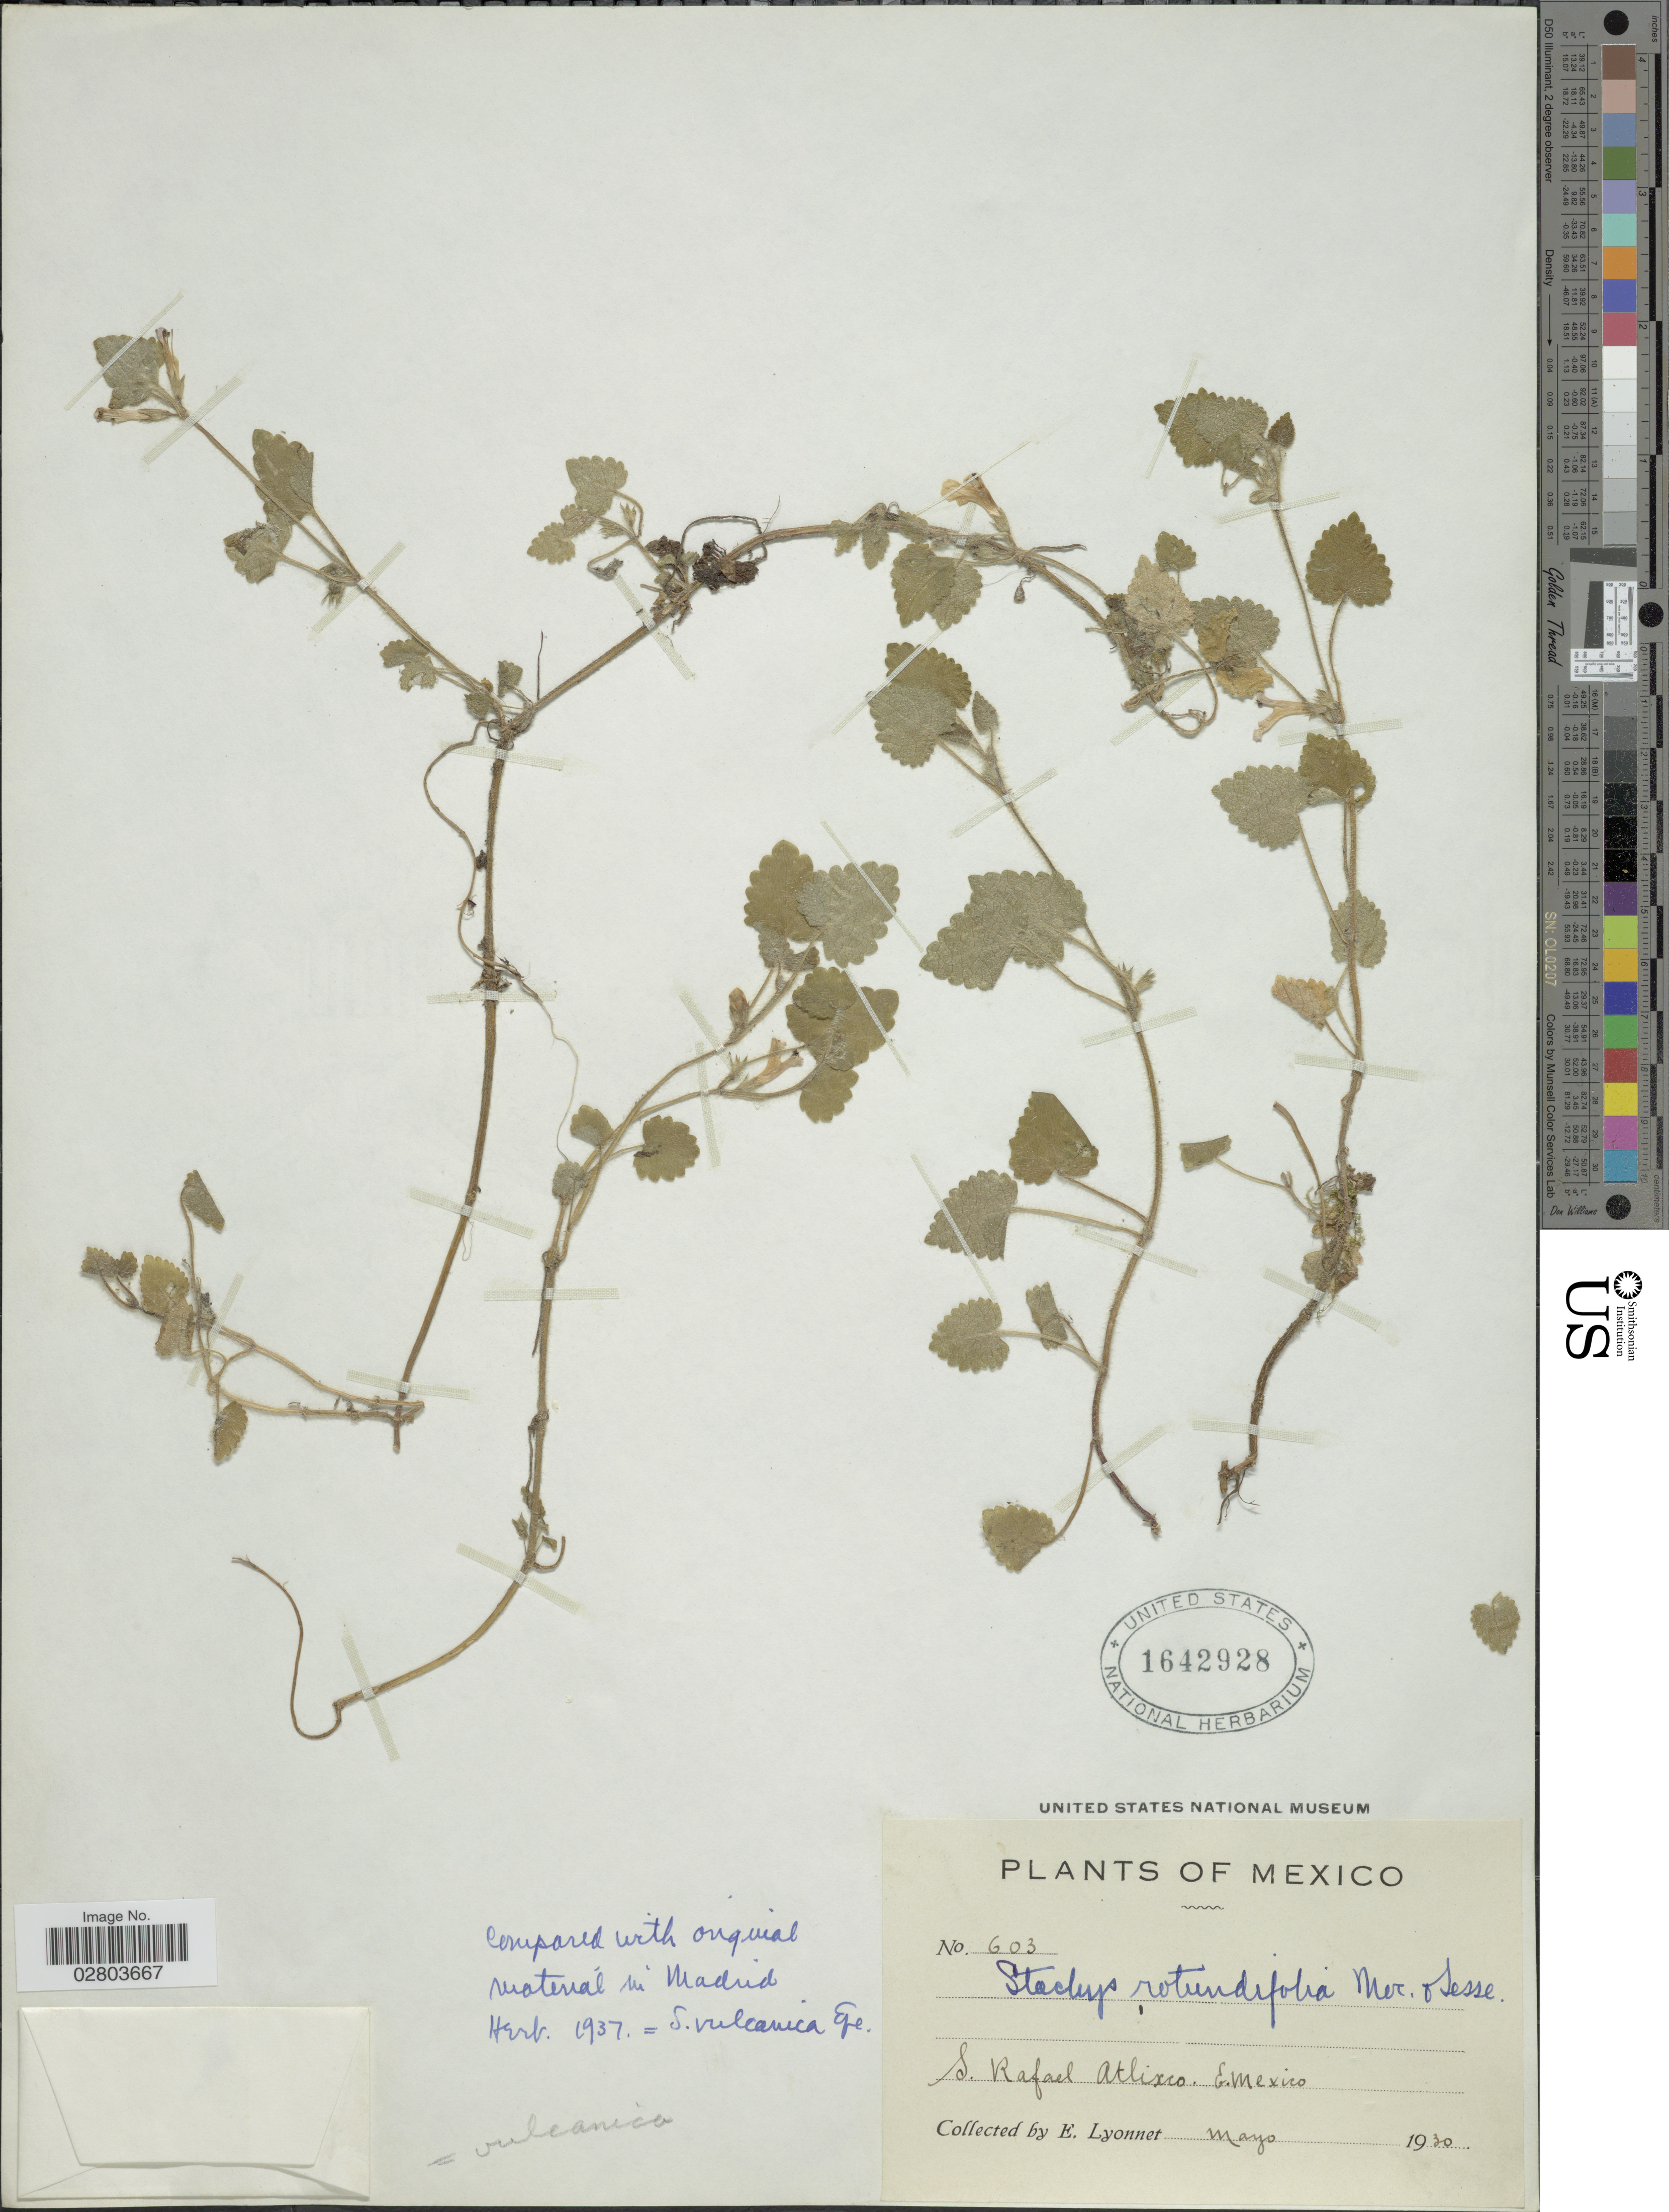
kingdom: Plantae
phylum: Tracheophyta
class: Magnoliopsida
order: Lamiales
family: Lamiaceae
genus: Stachys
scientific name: Stachys rotundifolia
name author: Moc. & Sessé ex Benth.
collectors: E. Lyonnet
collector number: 603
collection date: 1930-05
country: Mexico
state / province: México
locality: S. Rafael Atlixco. E. Mexico.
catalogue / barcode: US 1642928